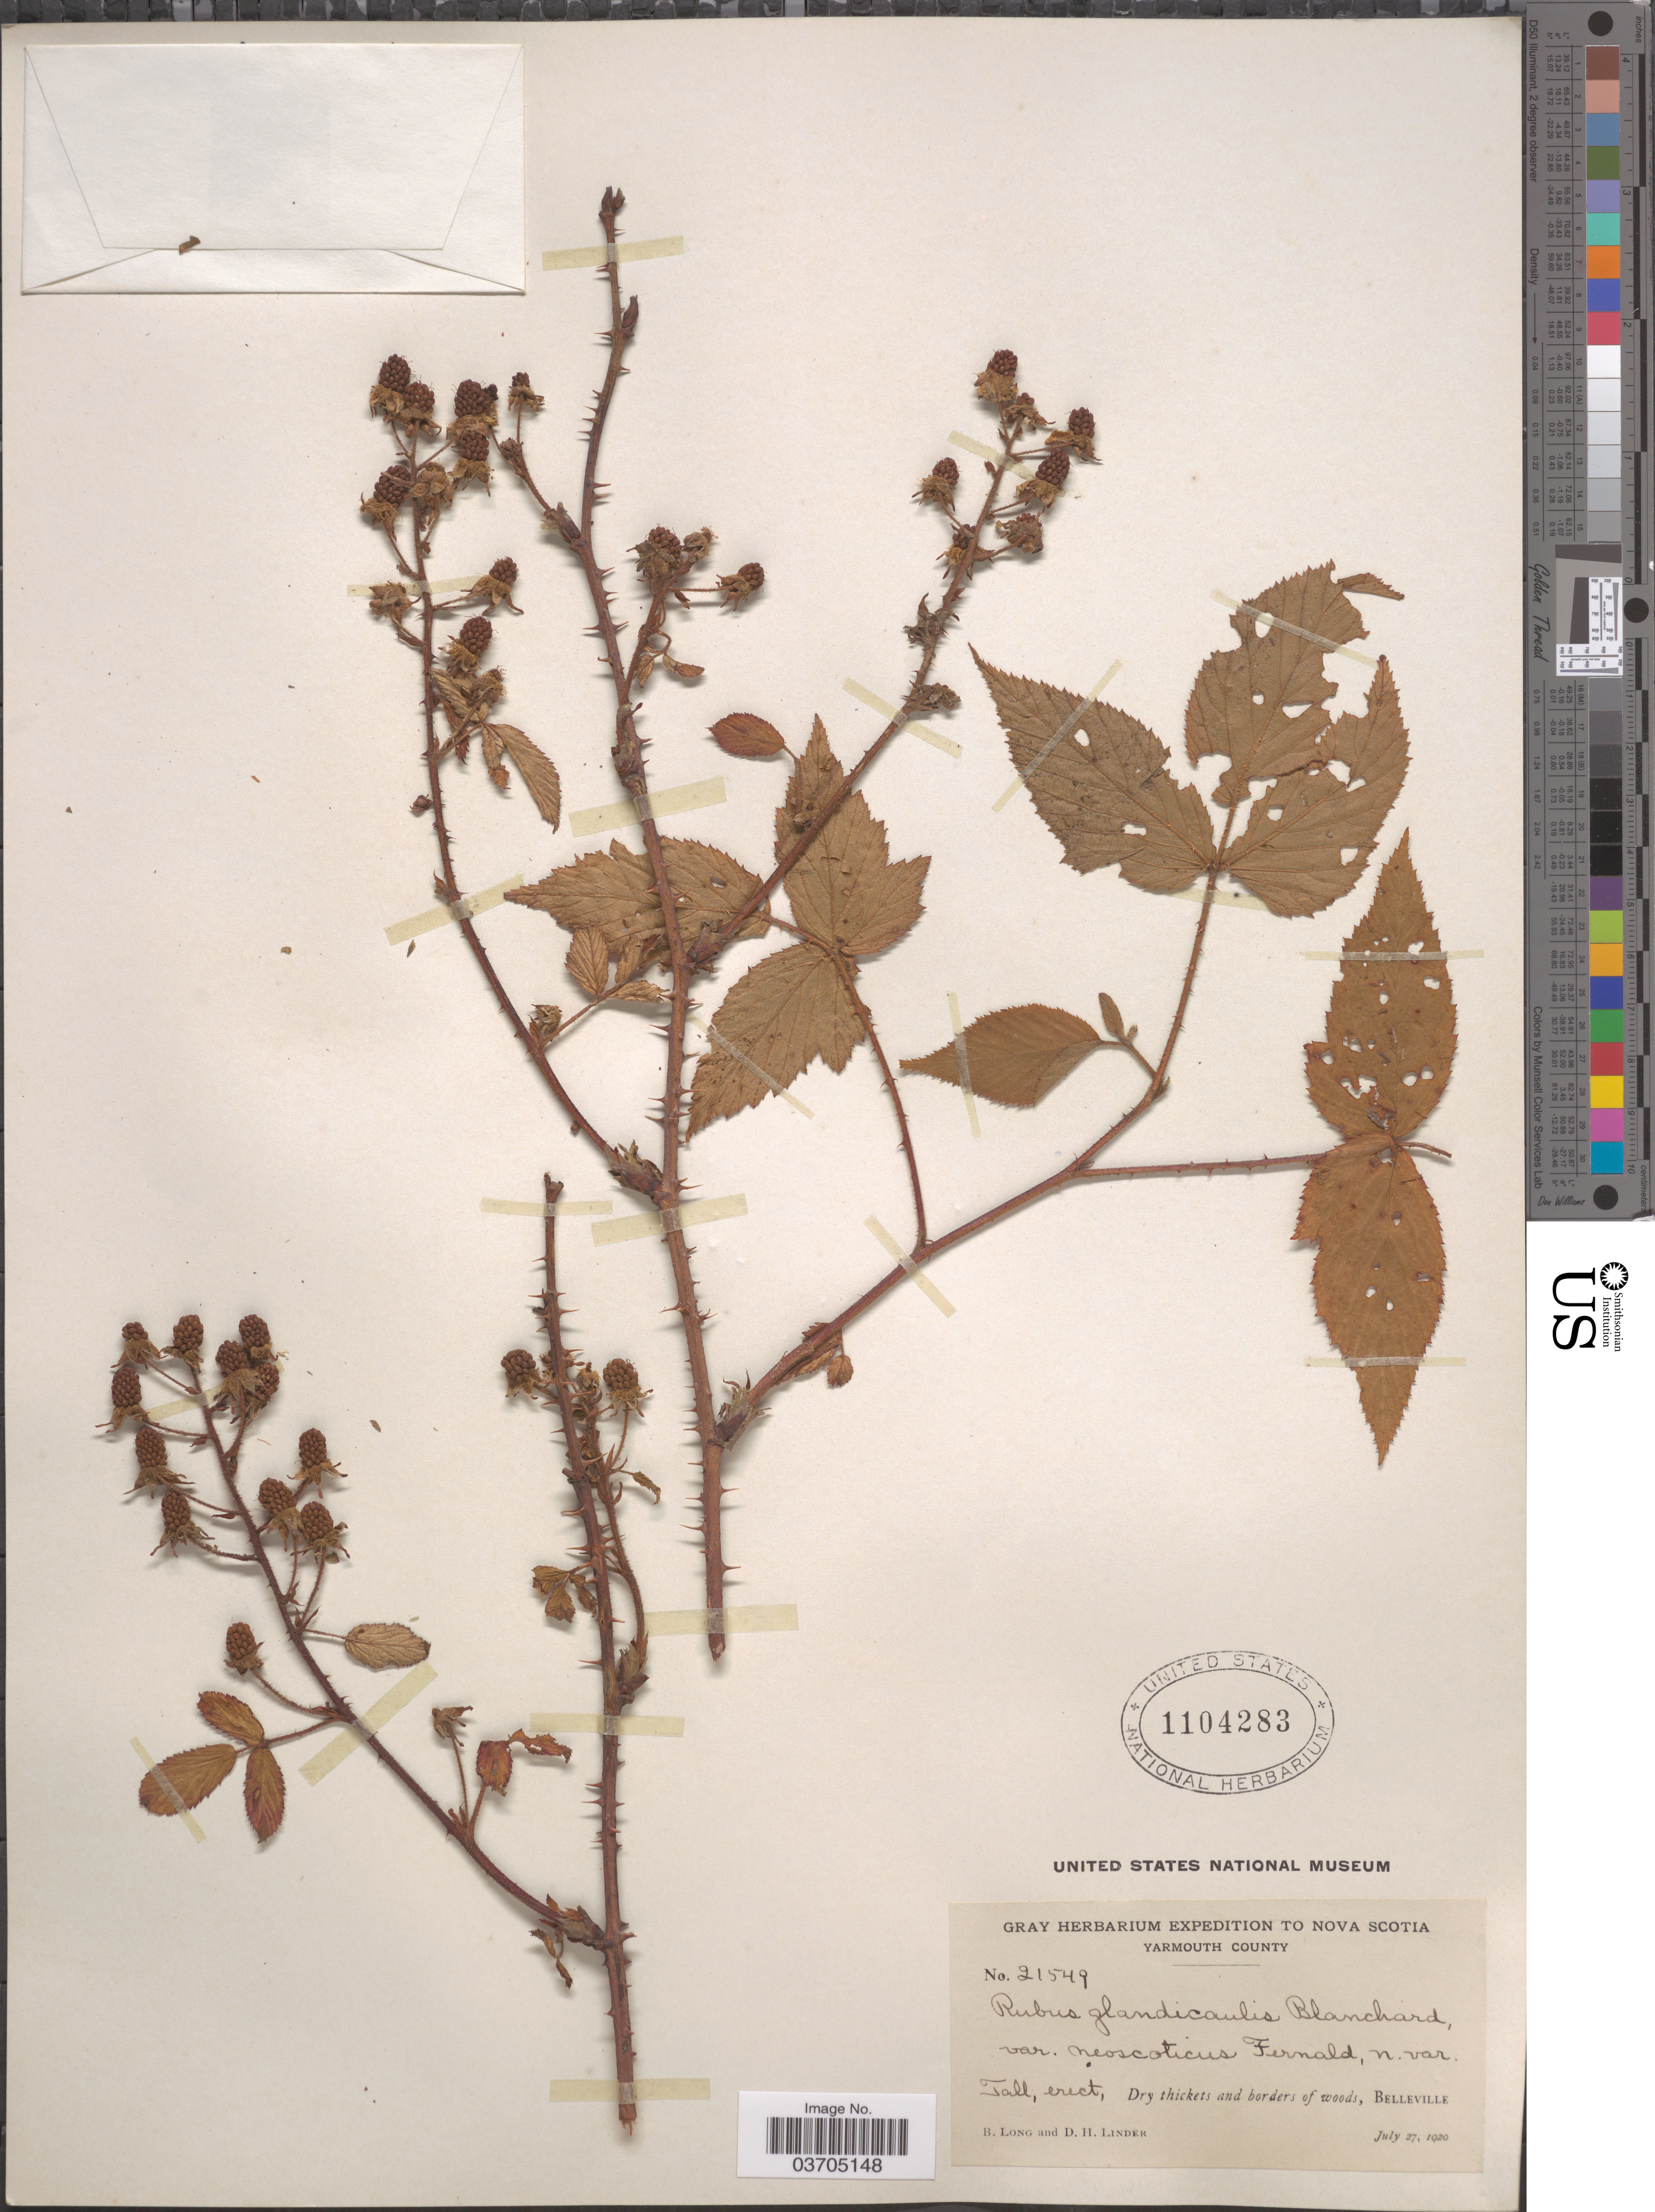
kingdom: Plantae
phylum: Tracheophyta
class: Magnoliopsida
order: Rosales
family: Rosaceae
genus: Rubus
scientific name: Rubus glandicaulis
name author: Blanch.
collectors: B. Long & D. Linder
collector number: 21549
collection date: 1920-07-27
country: Canada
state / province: Nova Scotia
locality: Yarmouth County. Belleville.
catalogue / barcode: US 1104283